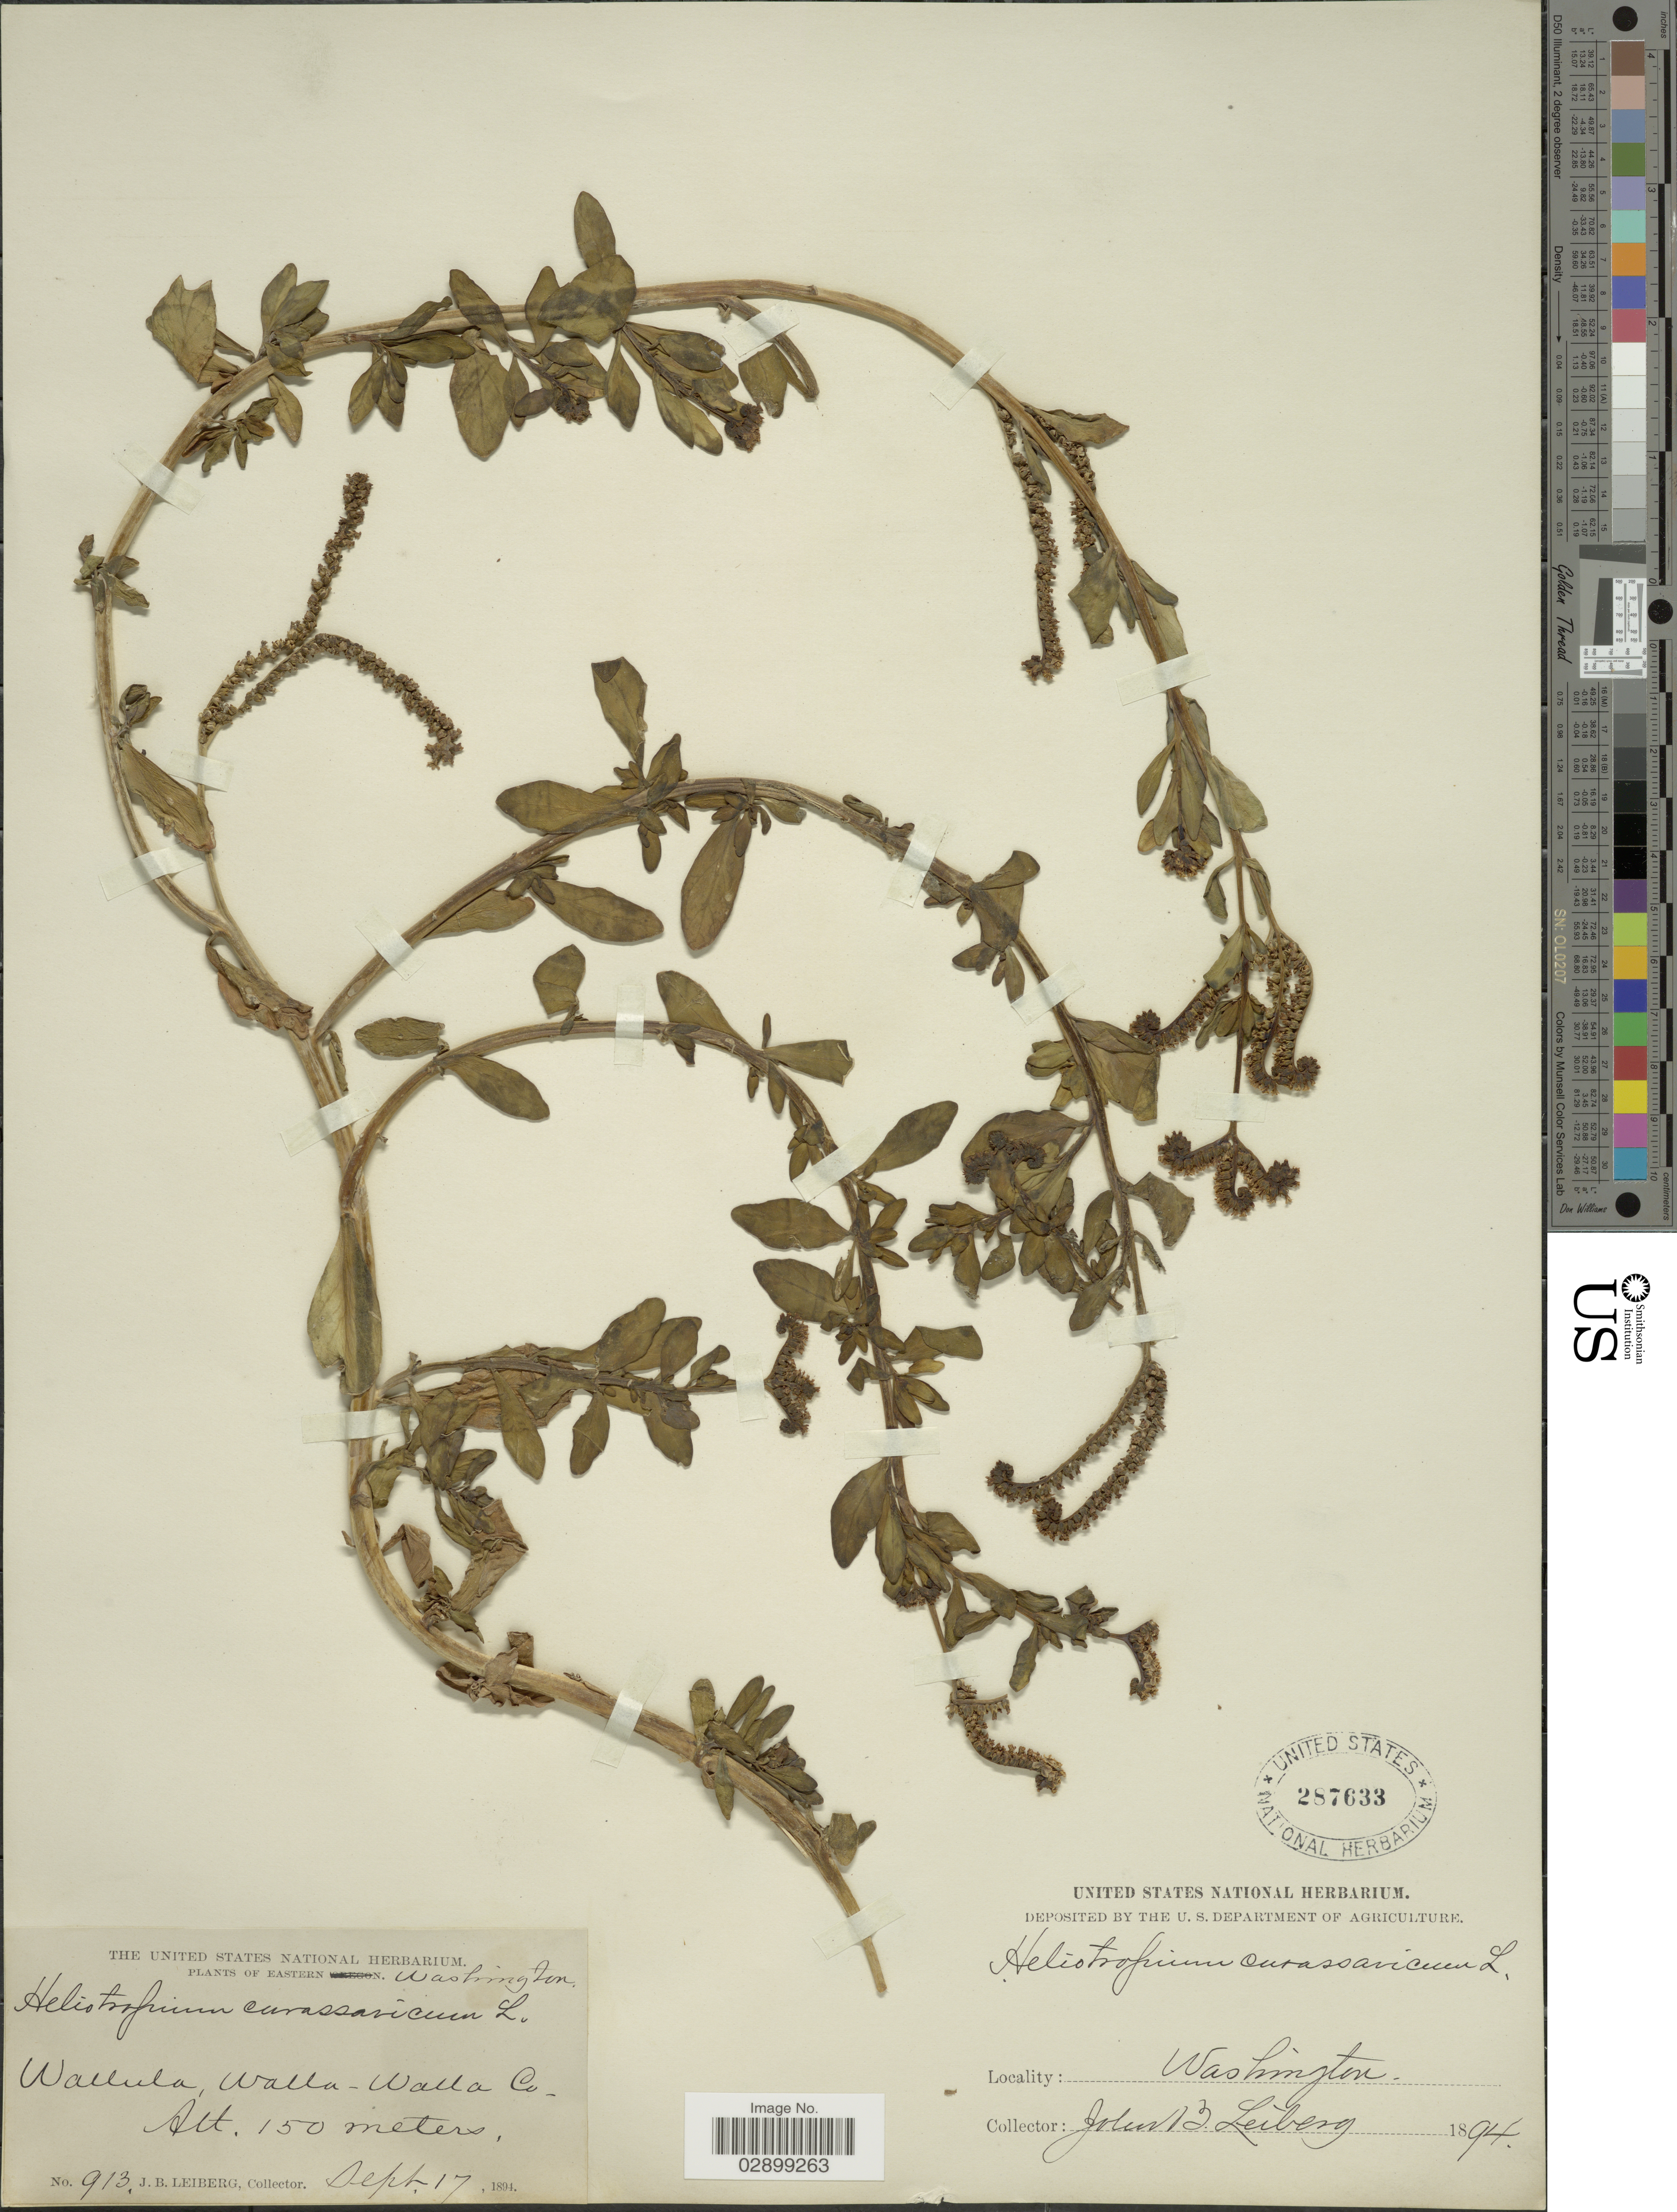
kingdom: Plantae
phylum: Tracheophyta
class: Magnoliopsida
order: Boraginales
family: Heliotropiaceae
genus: Heliotropium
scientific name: Heliotropium curassavicum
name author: L.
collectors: J. B. Leiberg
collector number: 913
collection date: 1894-09-17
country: United States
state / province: Washington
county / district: Walla Walla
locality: Wallula, Walla-Walla Co. Eastern Washington.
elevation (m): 150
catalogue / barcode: US 287633